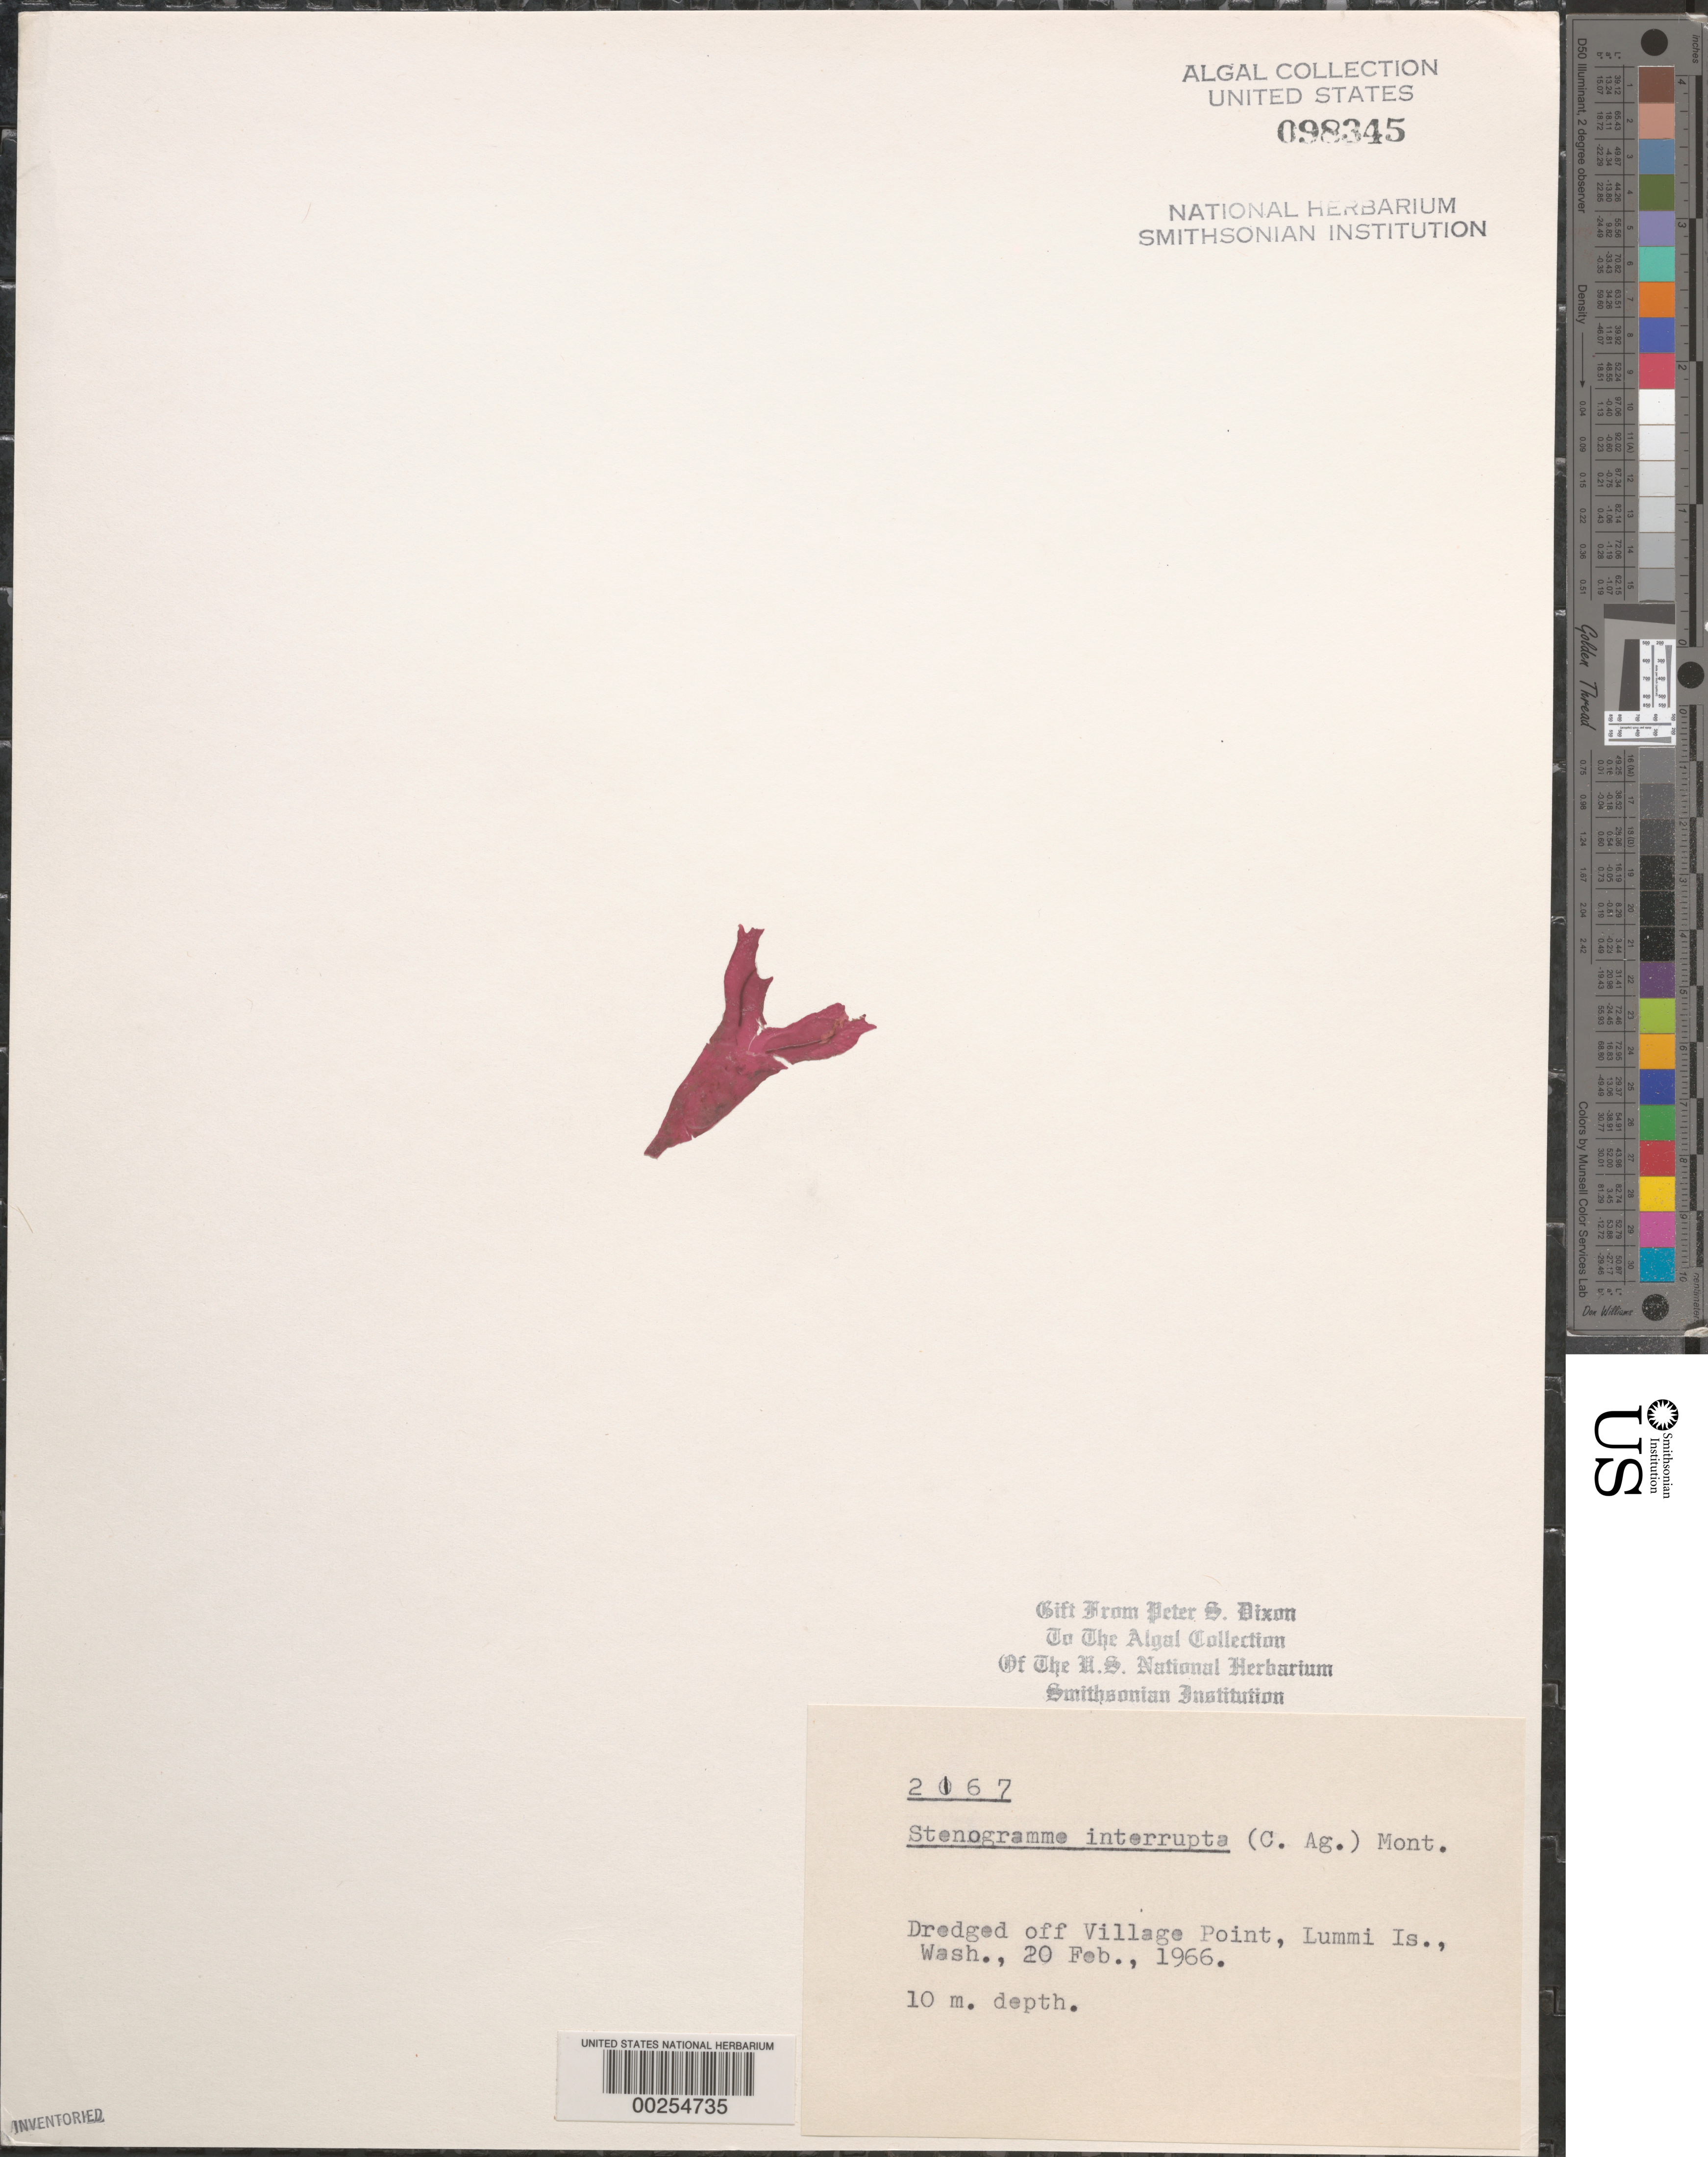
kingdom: Plantae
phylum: Rhodophyta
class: Florideophyceae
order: Gigartinales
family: Phyllophoraceae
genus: Stenogramma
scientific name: Stenogramma interruptum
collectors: P. S. Dixon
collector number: PSD 2167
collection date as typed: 20 Feb 1966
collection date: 1966-02-20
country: United States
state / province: Washington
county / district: Whatcom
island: Lummi Island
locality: Off Village Point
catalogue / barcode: US 98345